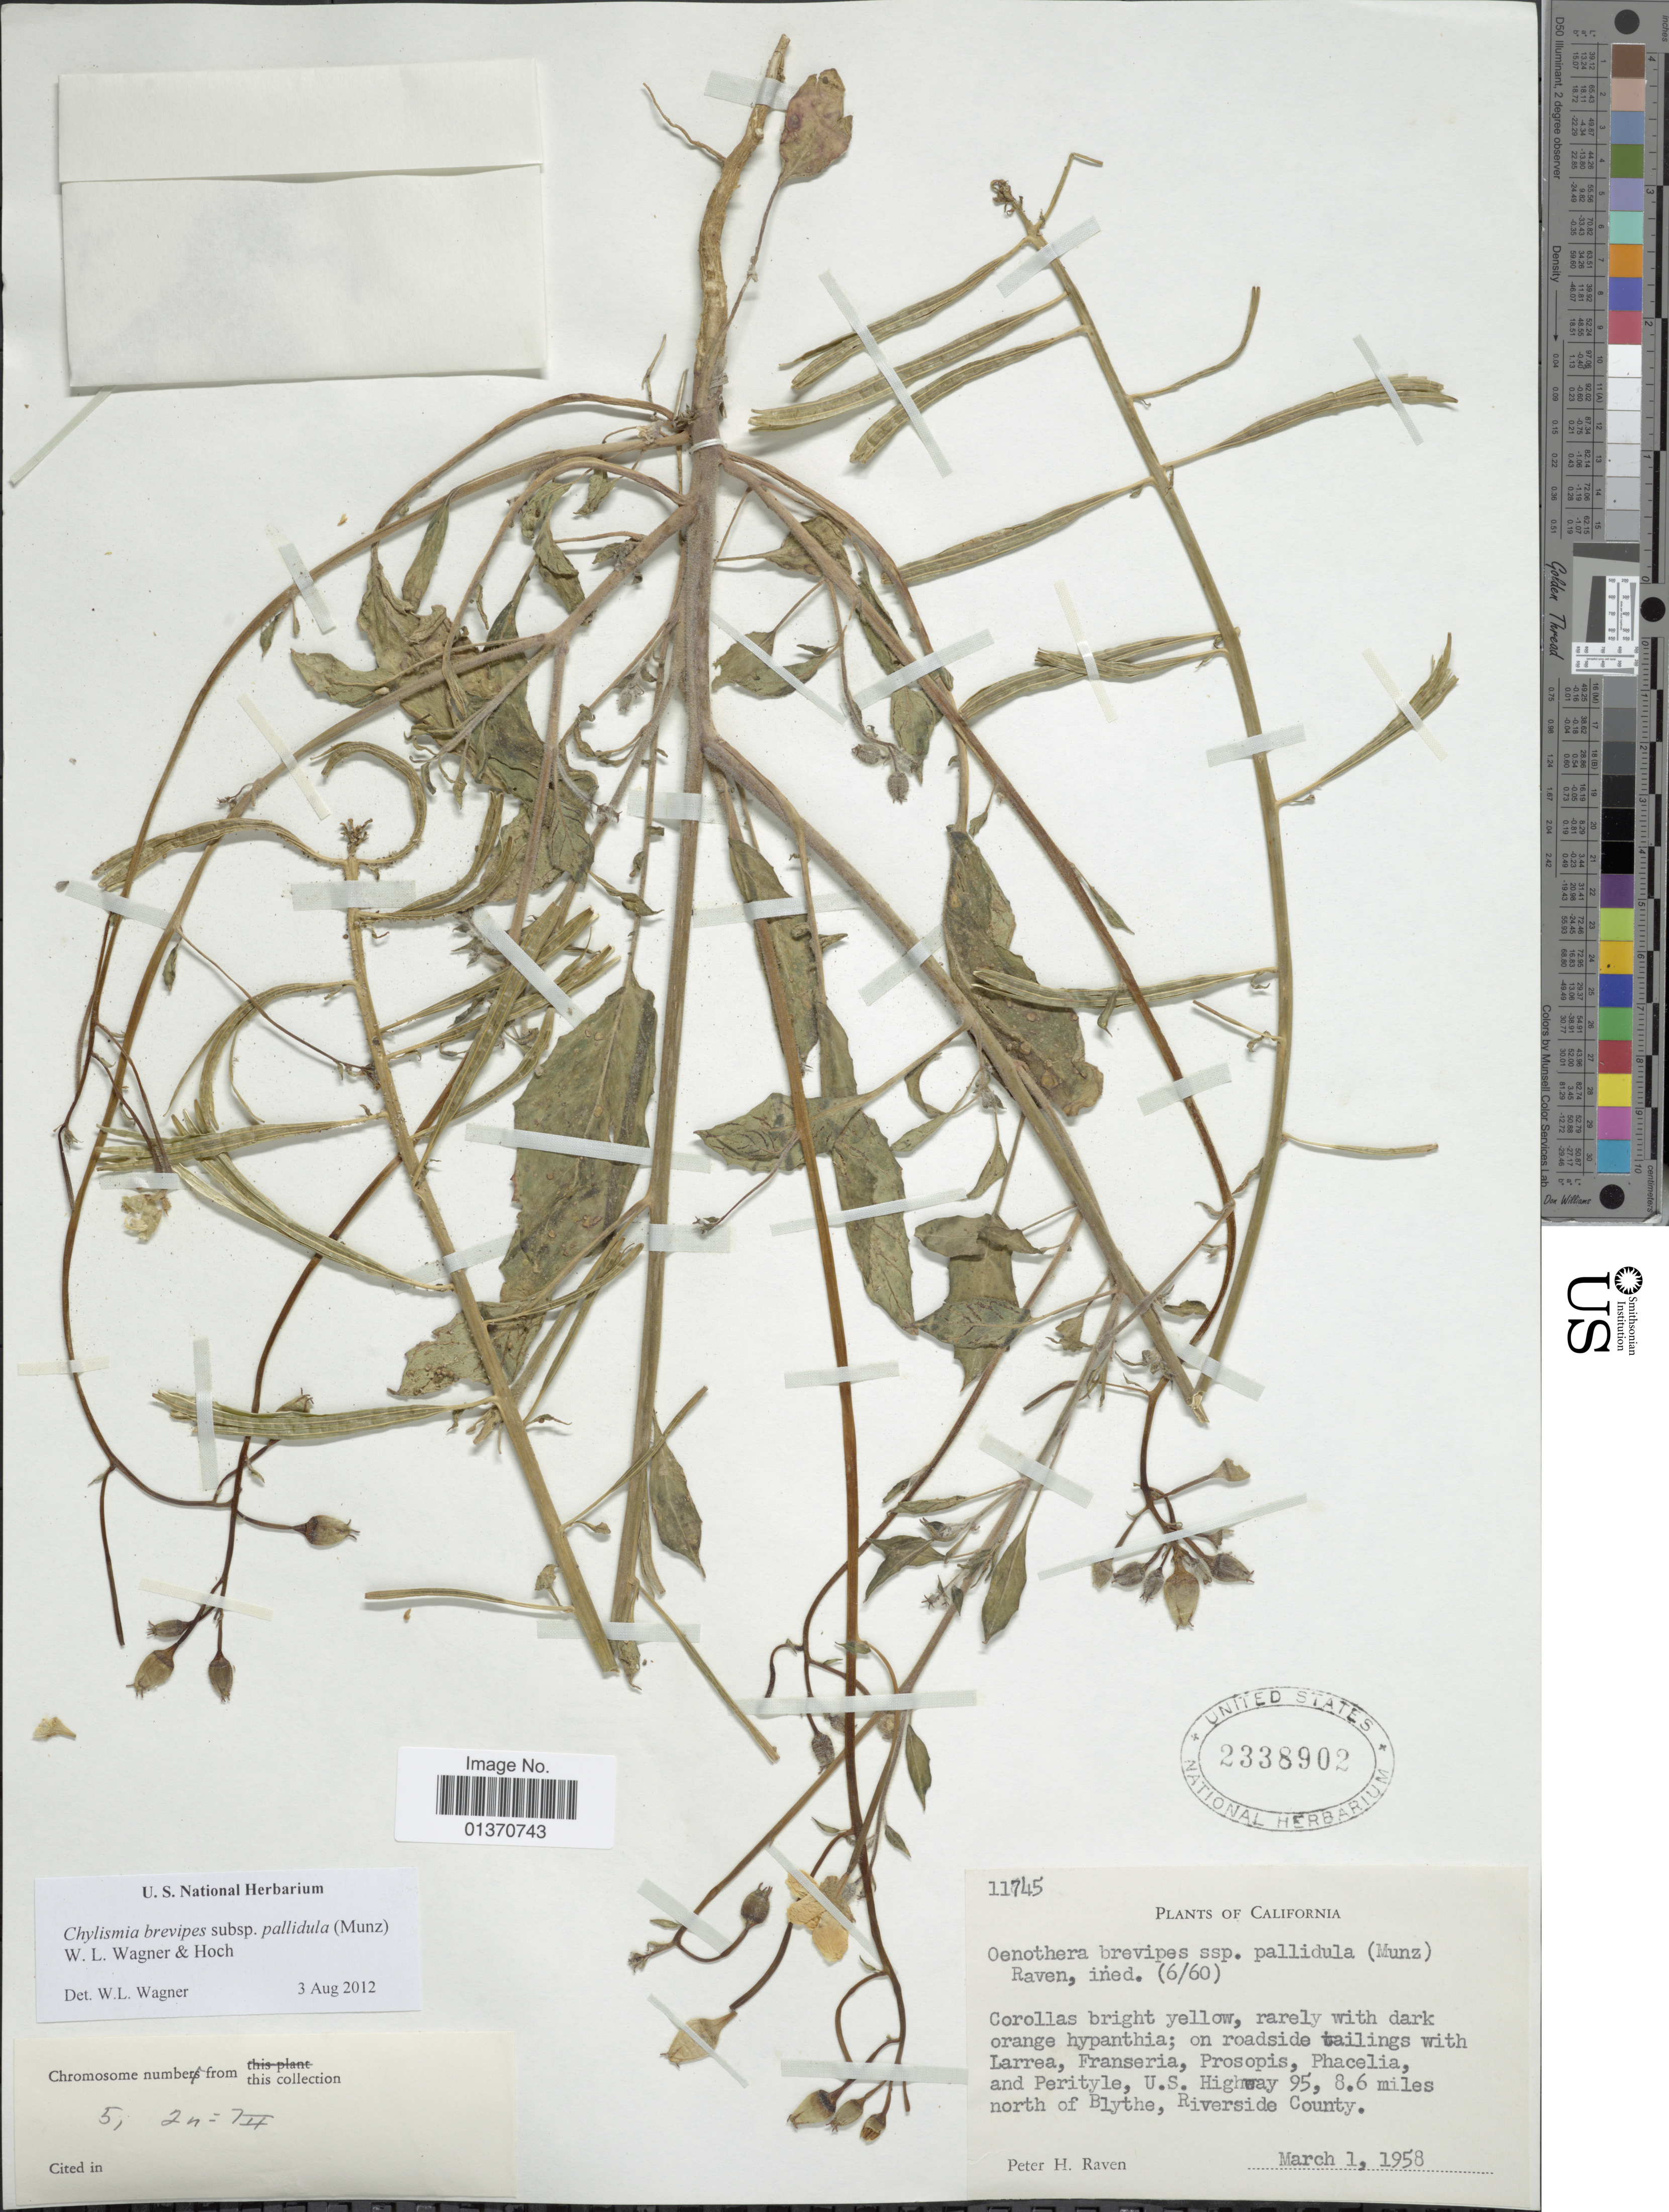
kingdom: Plantae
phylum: Tracheophyta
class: Magnoliopsida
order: Myrtales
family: Onagraceae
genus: Chylismia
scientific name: Chylismia brevipes subsp. pallidula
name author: (Munz) W.L. Wagner & Hoch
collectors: P. Raven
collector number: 11745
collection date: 1958-03-01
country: United States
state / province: California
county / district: Riverside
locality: U. S. Highway 95, 8.6 miles north of Blythe, Riverside County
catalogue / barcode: US 2338902